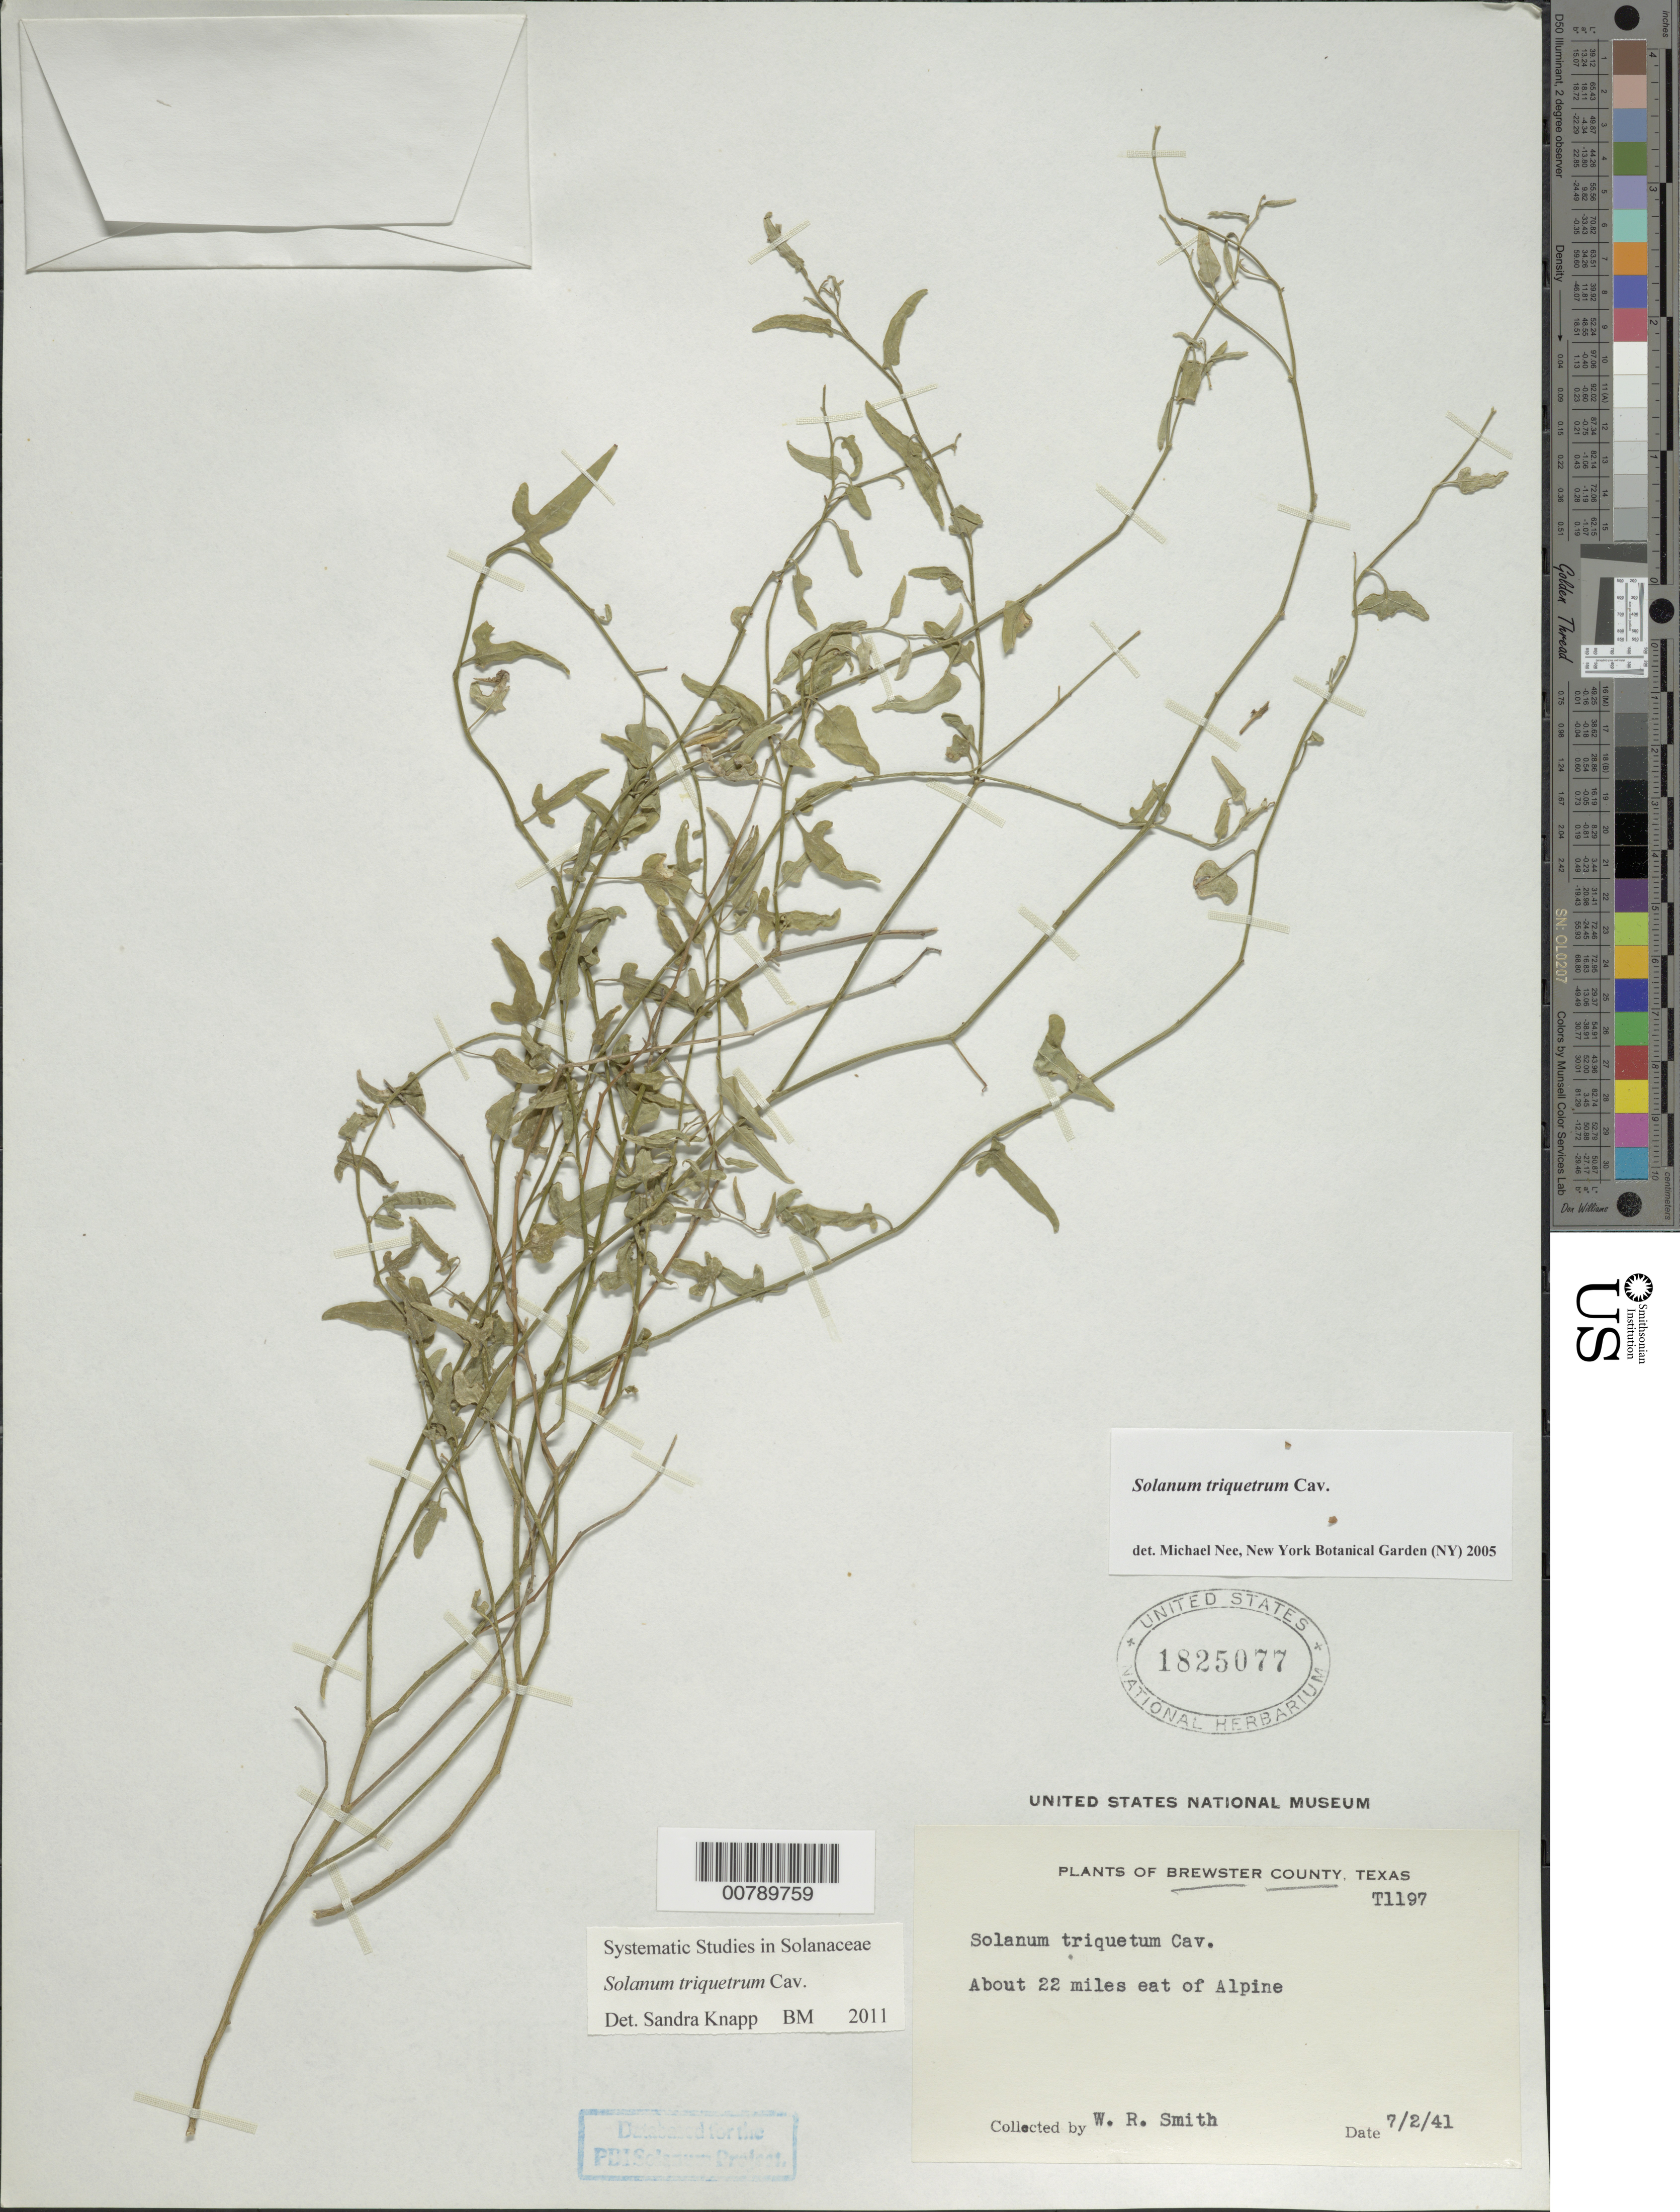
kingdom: Plantae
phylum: Tracheophyta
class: Magnoliopsida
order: Solanales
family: Solanaceae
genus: Solanum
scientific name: Solanum triquetrum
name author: Cav.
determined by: Knapp, S. D.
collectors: W. Smith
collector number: T 1197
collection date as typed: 2 Jul 1941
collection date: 1941-07-02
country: United States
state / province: Texas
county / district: Brewster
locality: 22 miels E of Alpine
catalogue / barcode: US 1825077